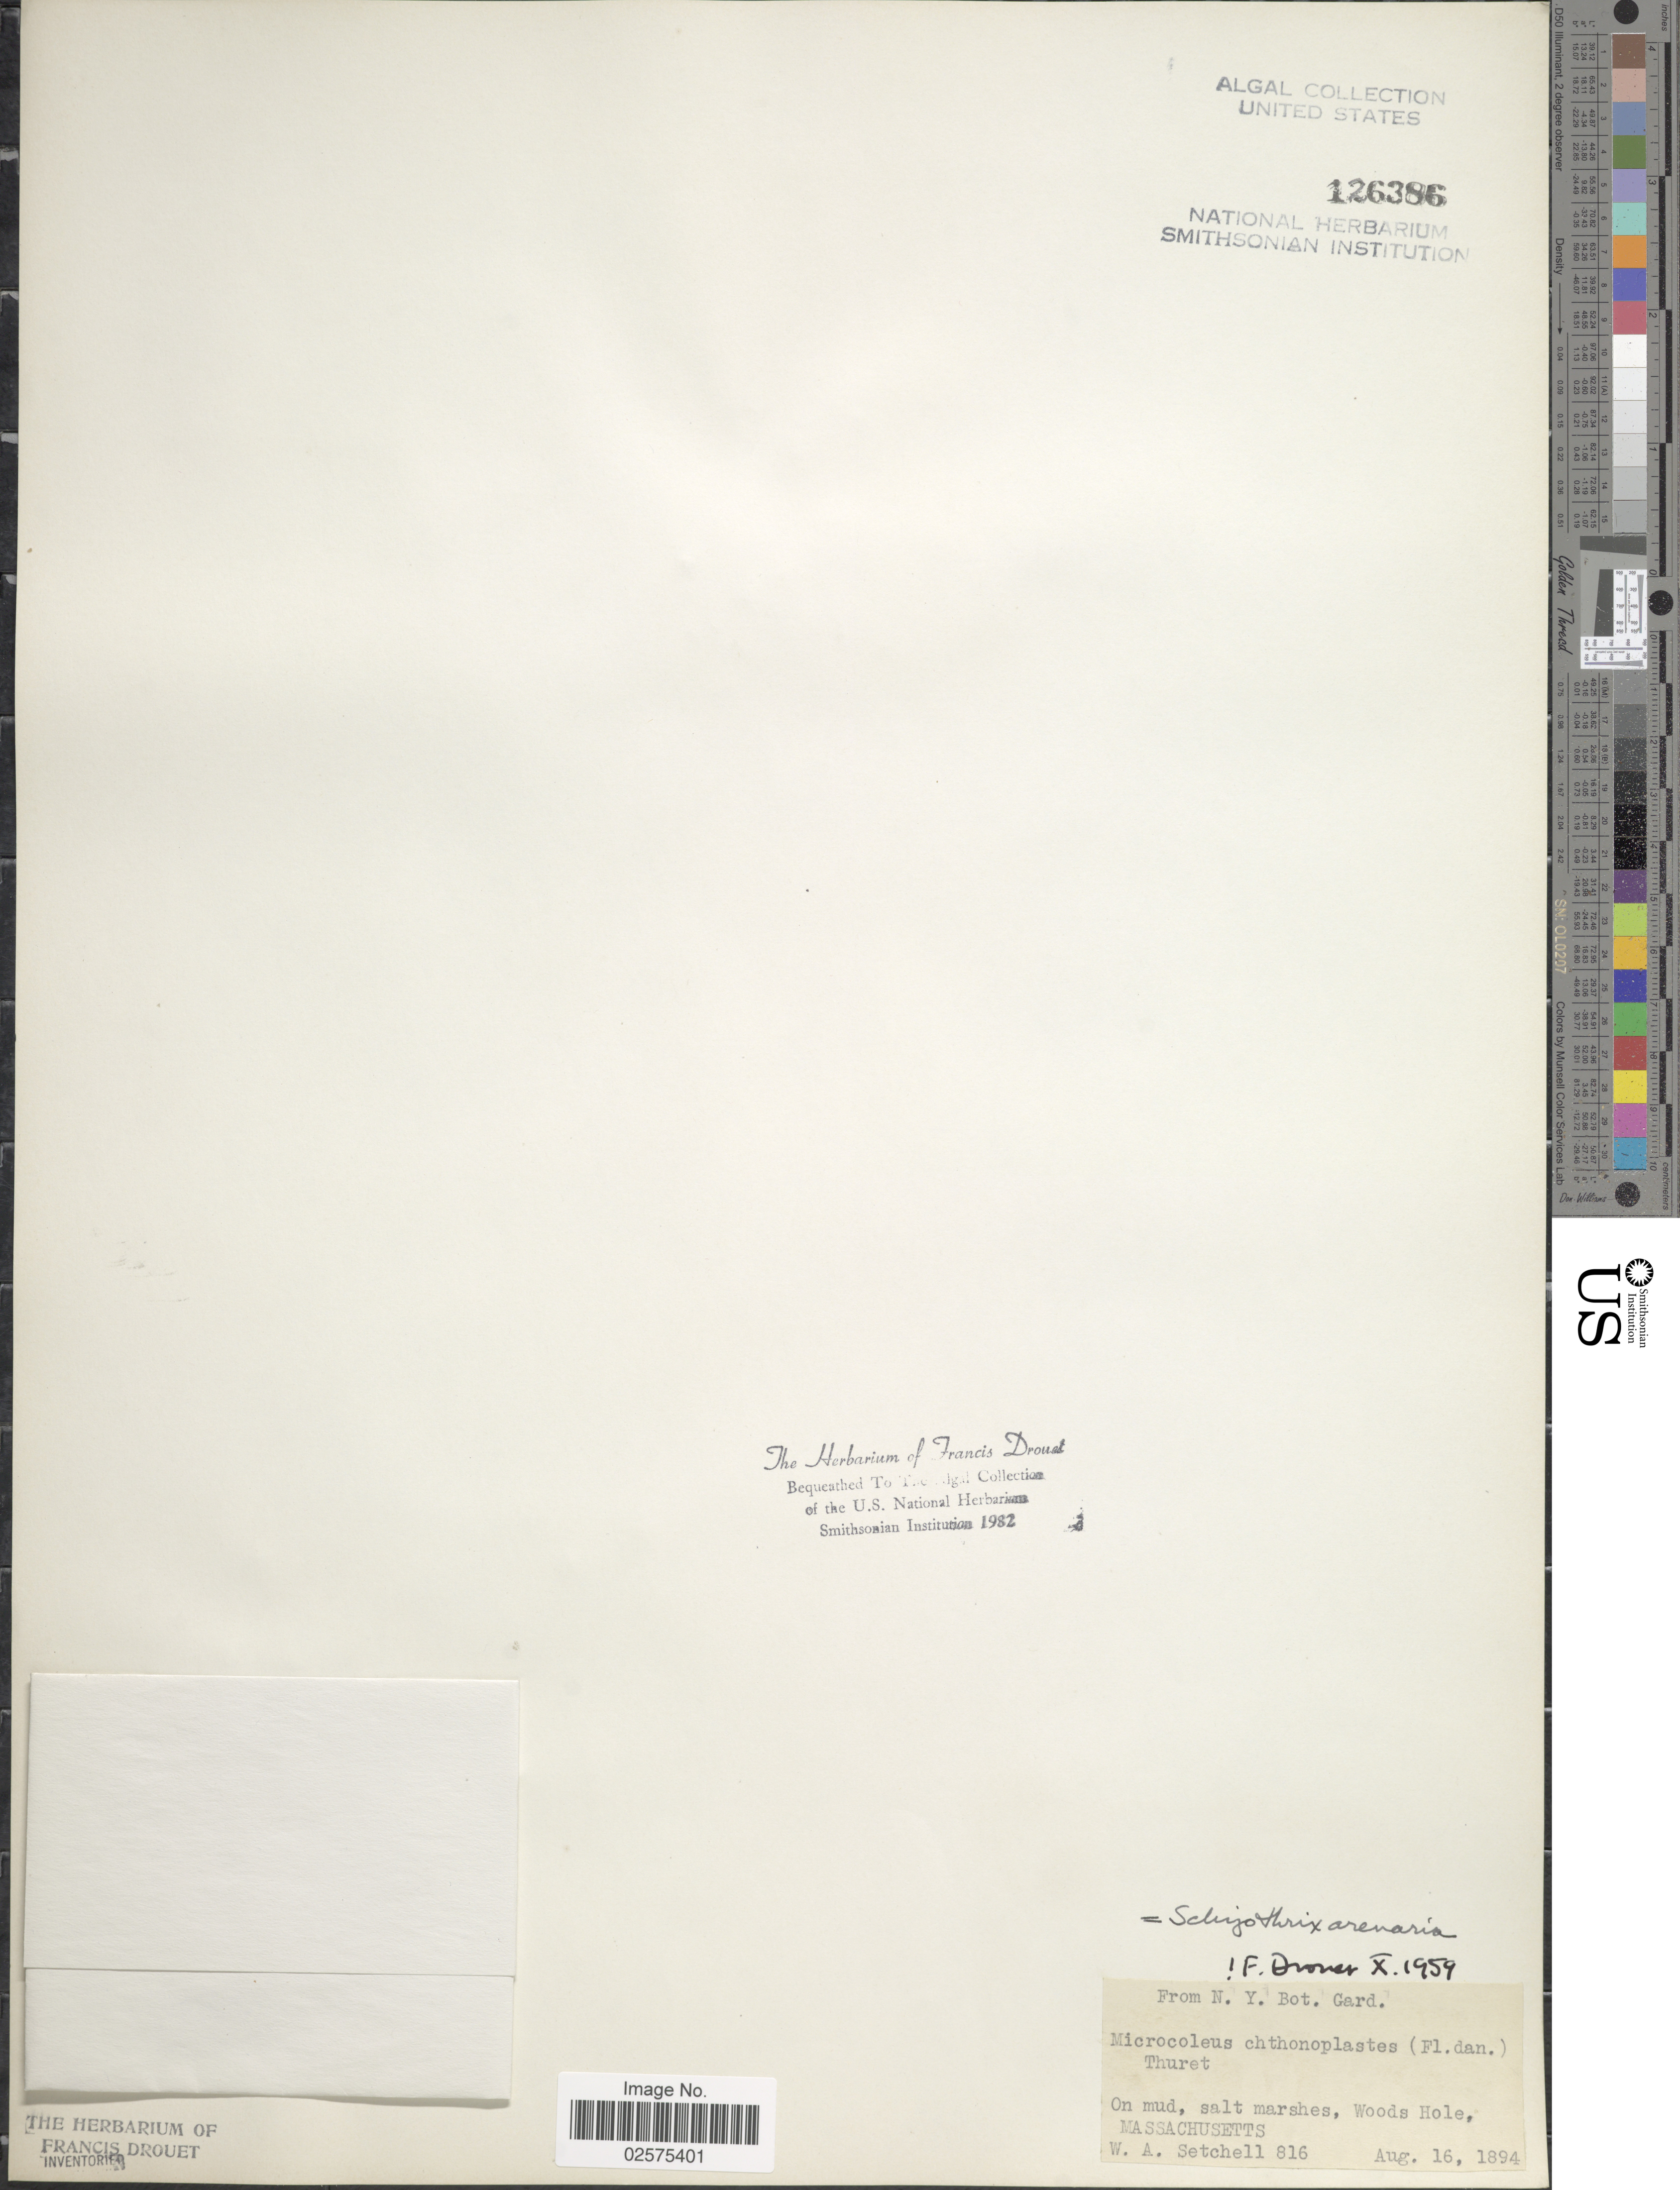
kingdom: Bacteria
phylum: Cyanobacteria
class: Cyanobacteriia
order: Leptolyngbyales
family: Trichocoleusaceae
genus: Schizothrix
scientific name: Schizothrix arenaria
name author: Gomont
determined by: Drouet, F. E.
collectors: W. Setchell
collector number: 816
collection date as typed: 16 Aug 1884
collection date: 1884-08-16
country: United States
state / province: Massachusetts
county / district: Barnstable County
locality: Woods Hole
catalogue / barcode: US 126386